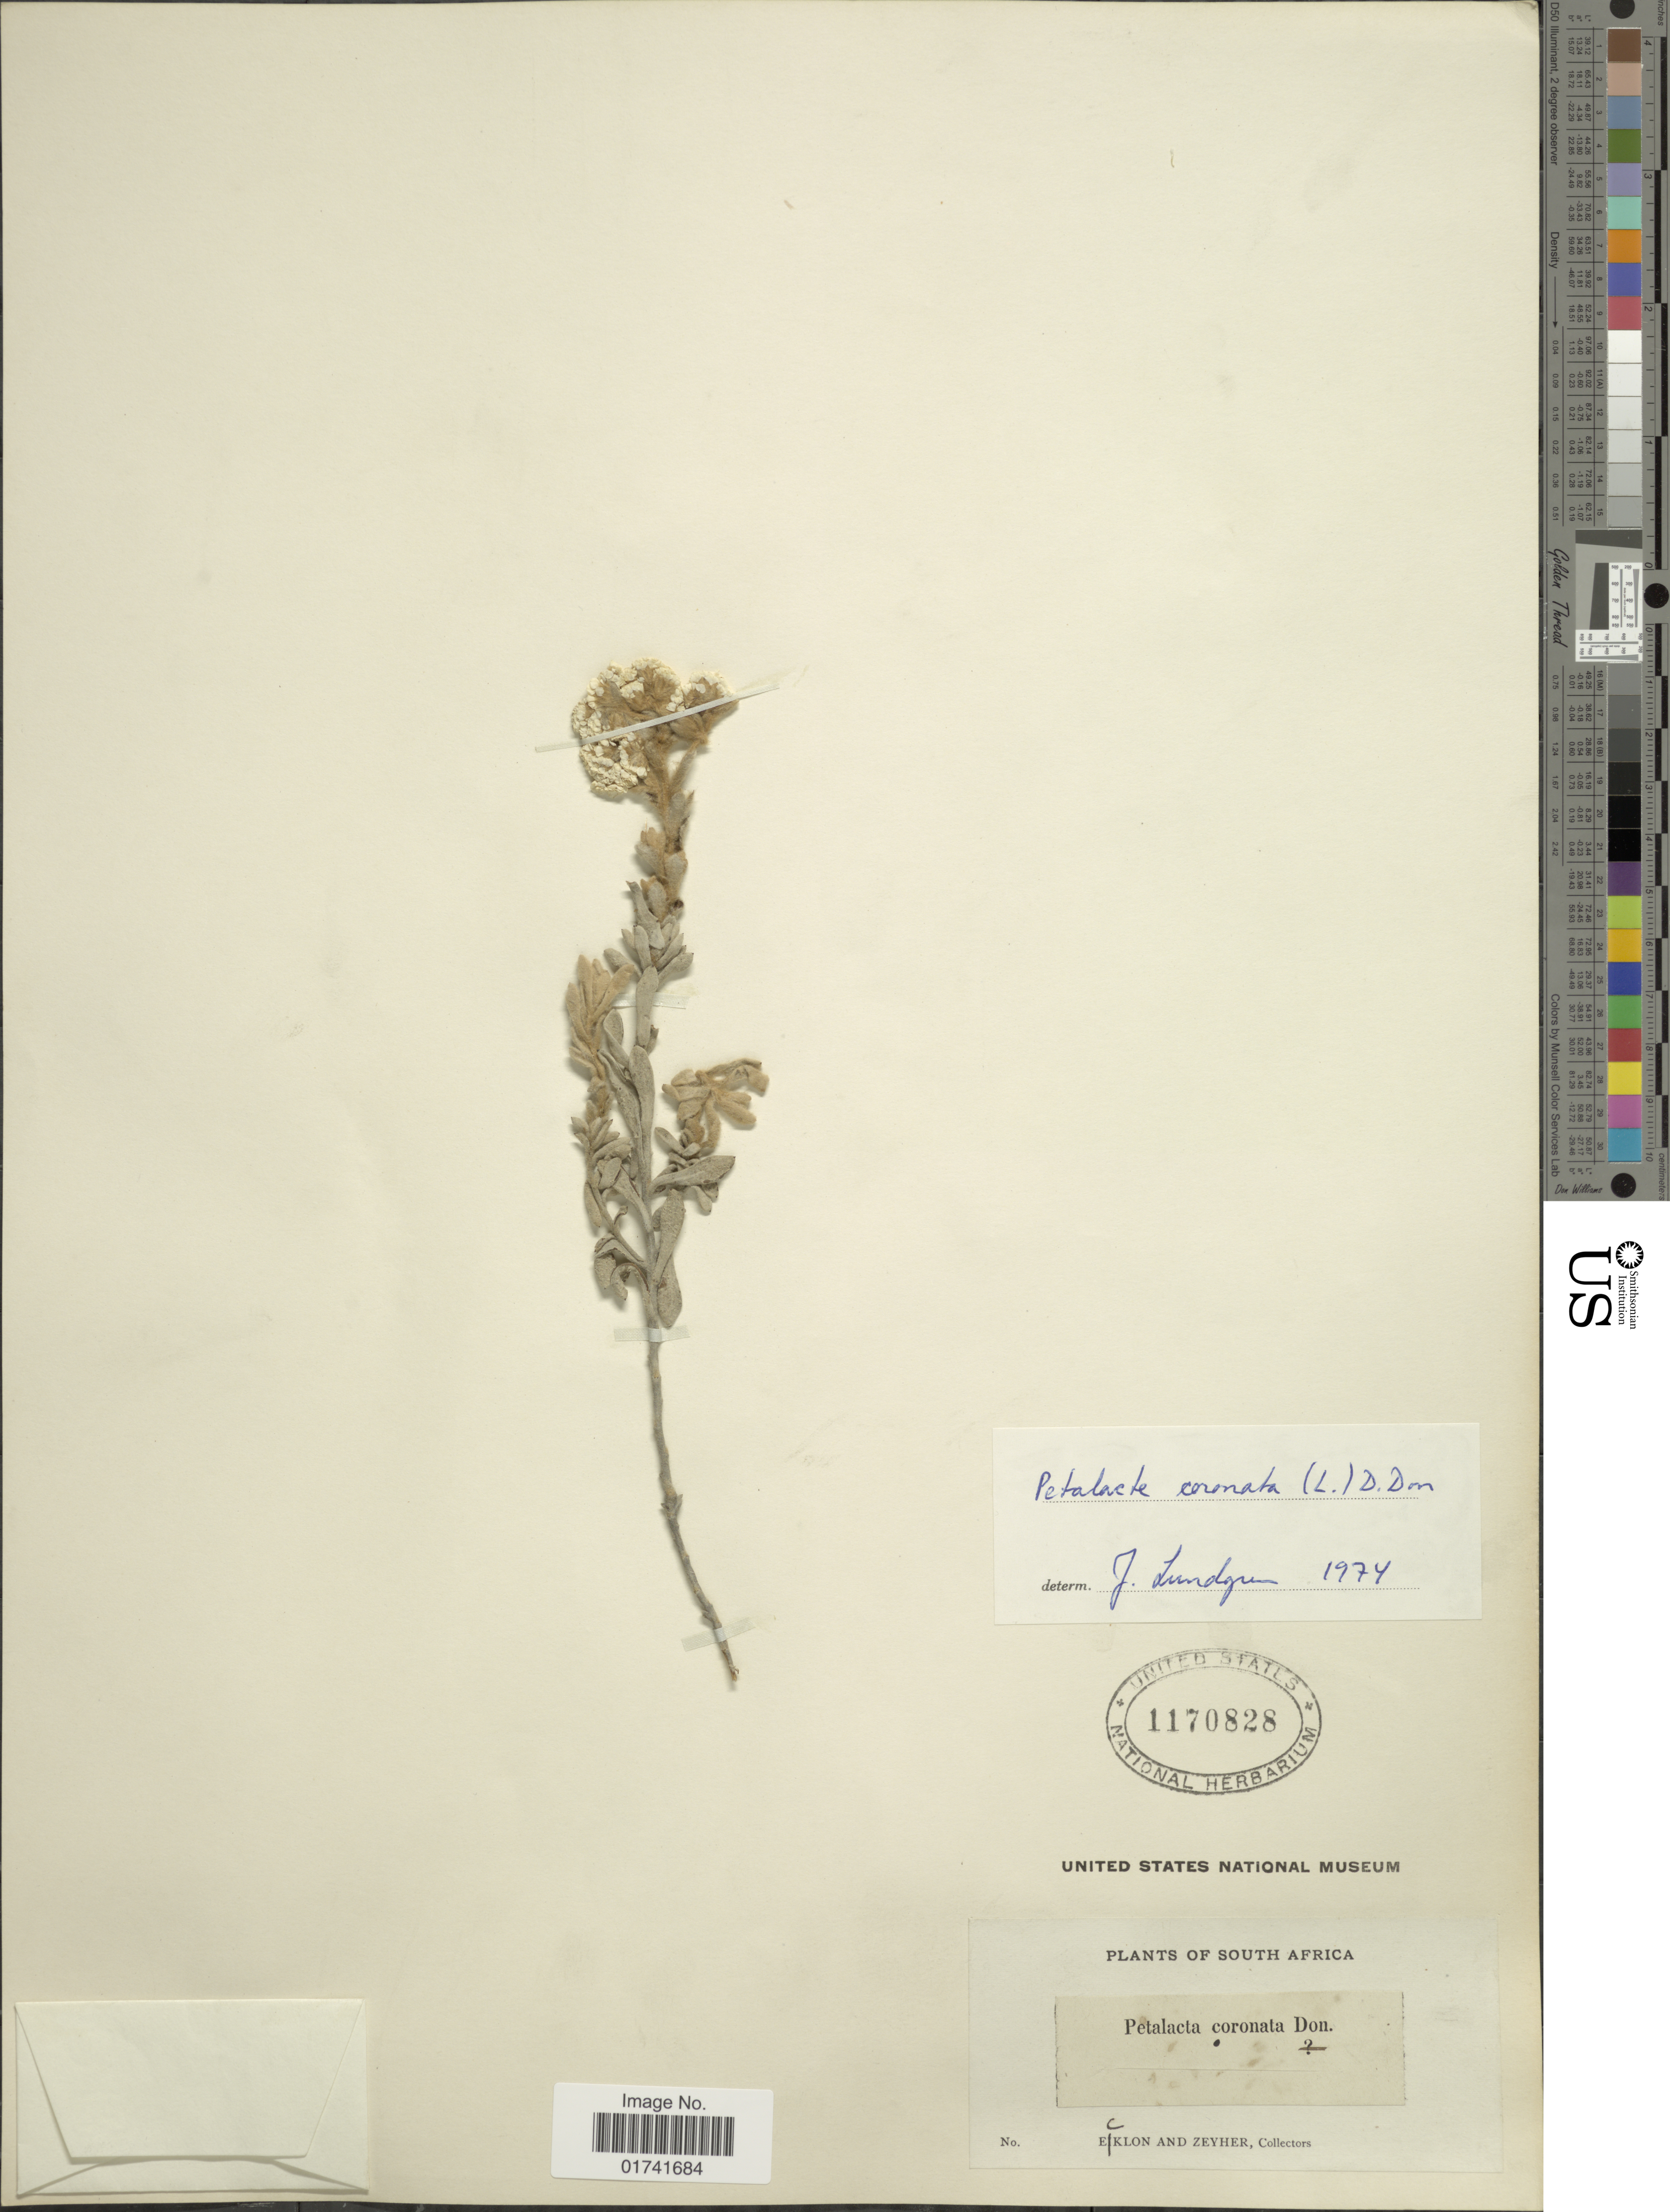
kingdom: Plantae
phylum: Tracheophyta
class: Magnoliopsida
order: Asterales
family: Asteraceae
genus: Petalacte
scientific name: Petalacte coronata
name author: D. Don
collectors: -. Ecklon & -. Zeyher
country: South Africa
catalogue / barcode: US 1170828